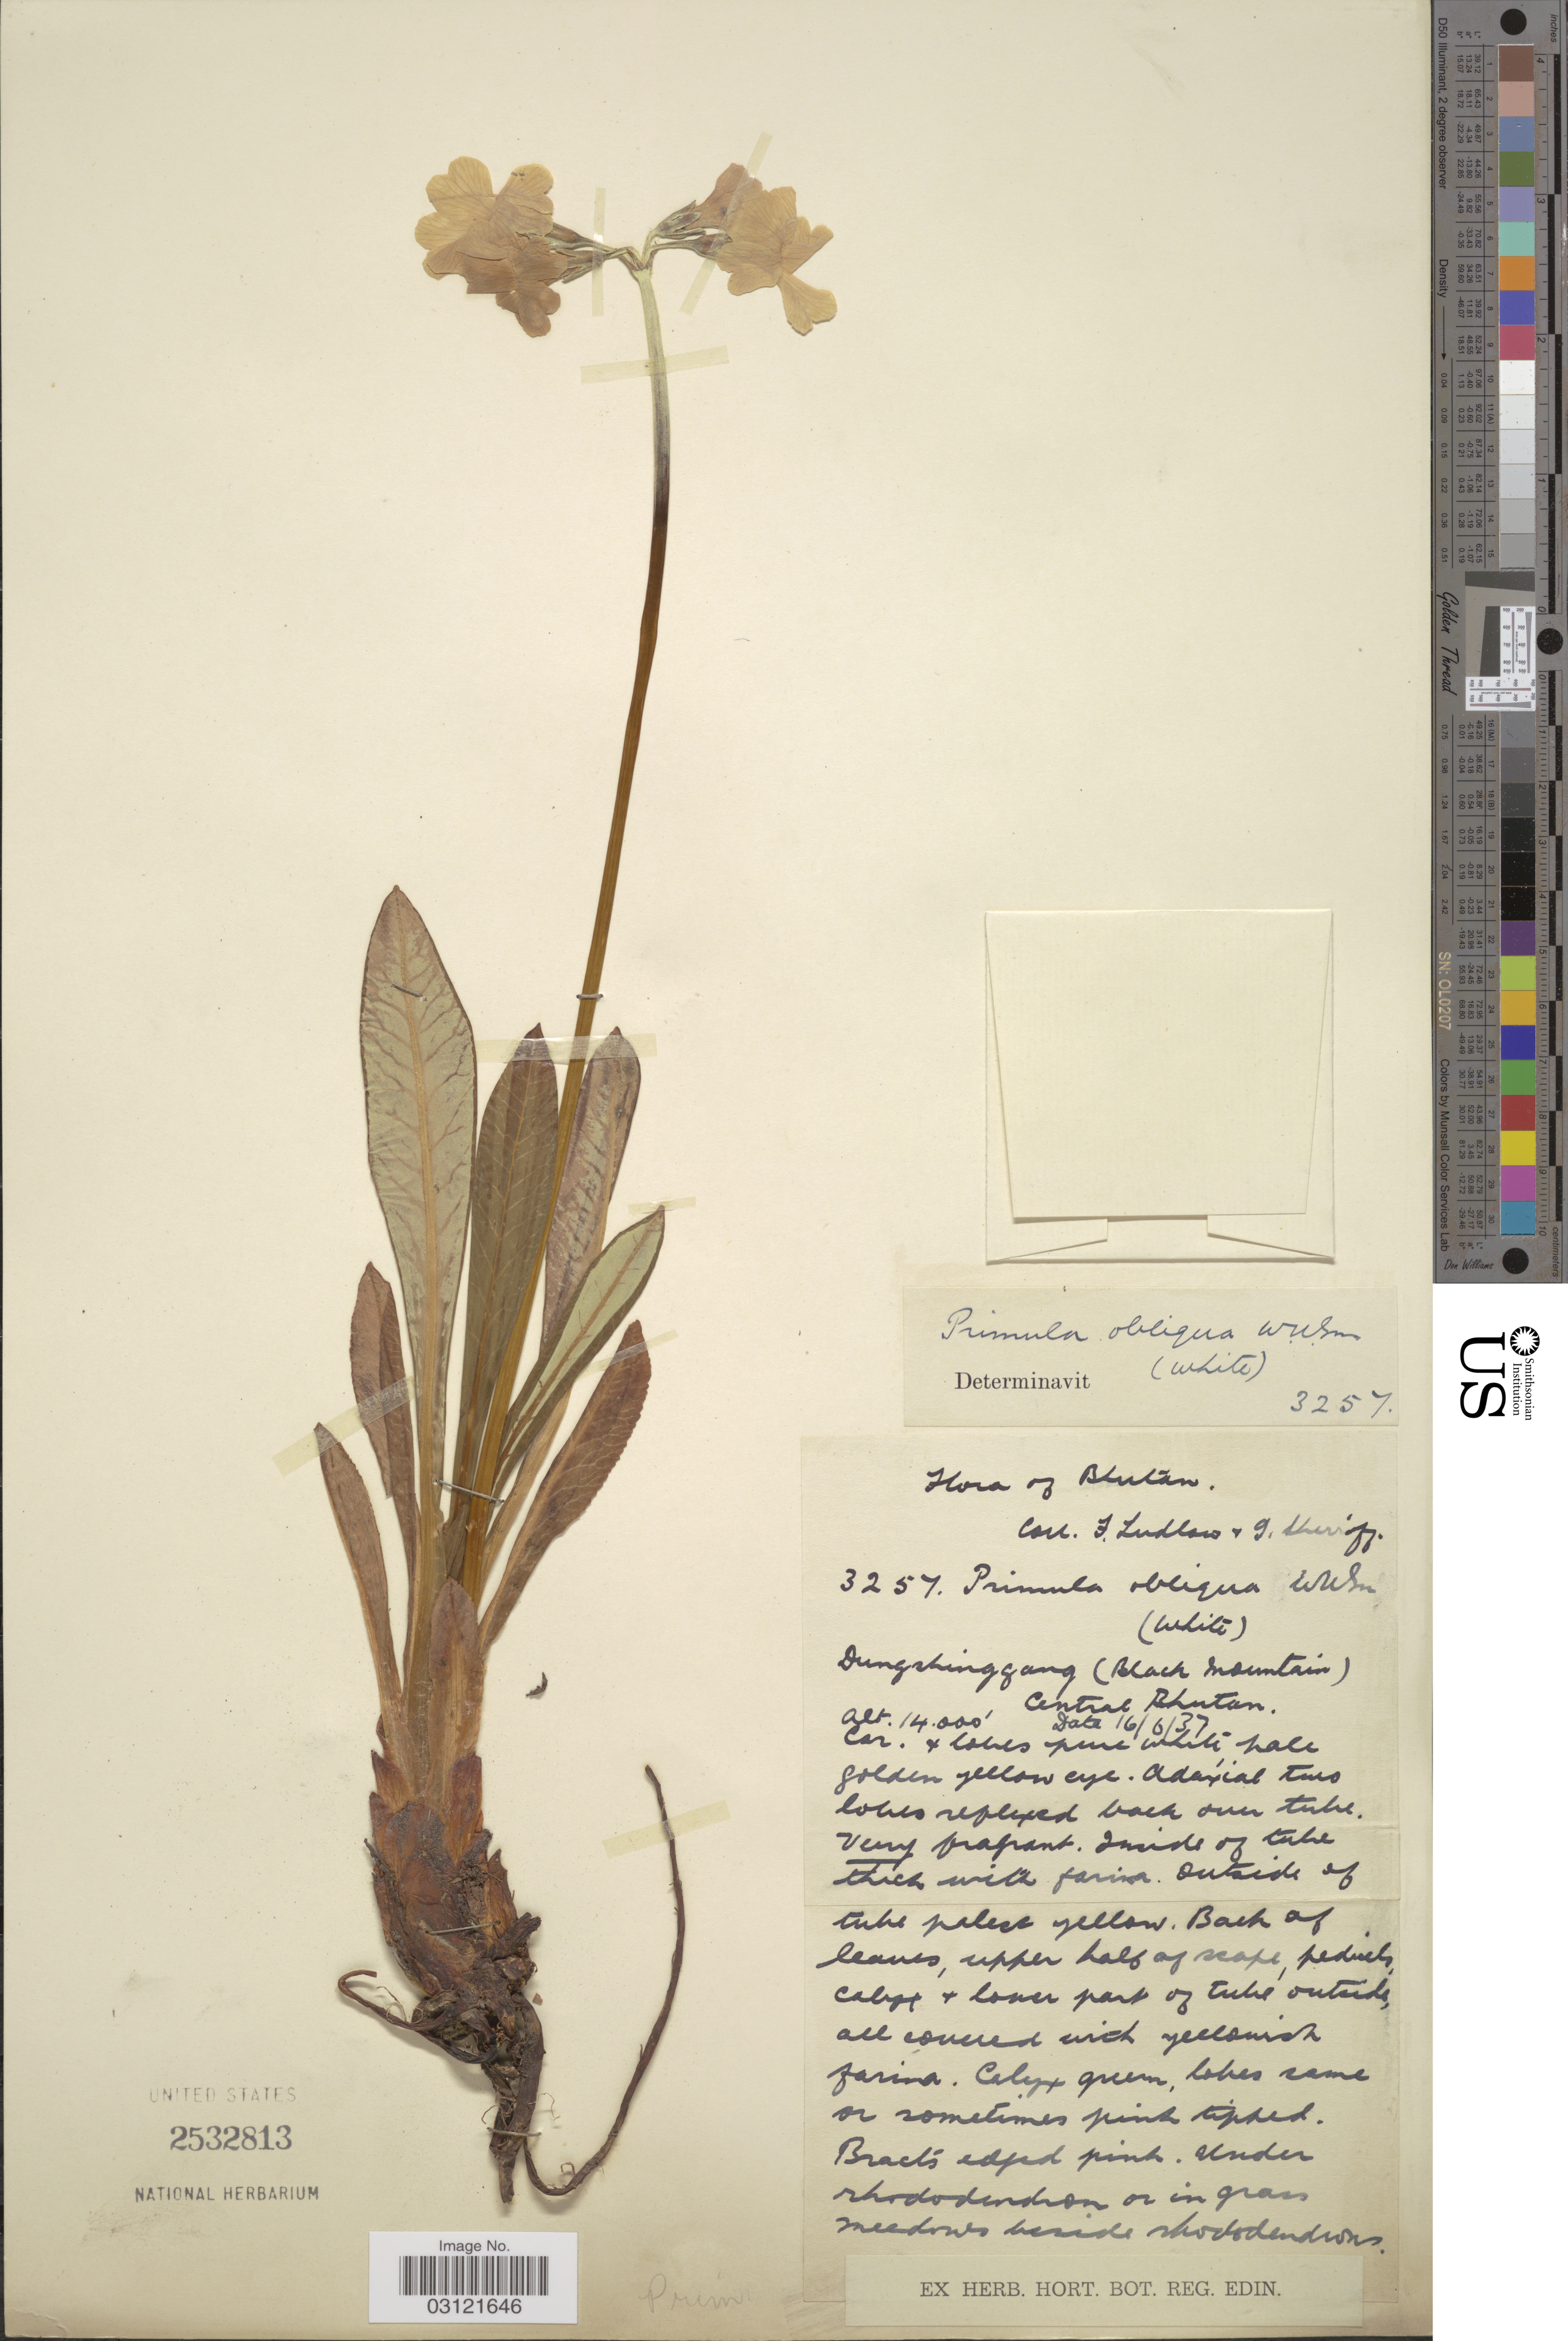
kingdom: Plantae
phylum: Tracheophyta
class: Magnoliopsida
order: Ericales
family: Primulaceae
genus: Primula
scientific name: Primula obliqua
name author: W.W. Sm. in W.W. Sm. & H.R. Fletcher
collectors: F. Ludlow & G. Sherriff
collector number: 3257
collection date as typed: Transcribed d/m/y: 16/6/37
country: Bhutan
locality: Dungshinggang (Black Mountain) Central Bhutan.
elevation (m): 4267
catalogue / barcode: US 2532813